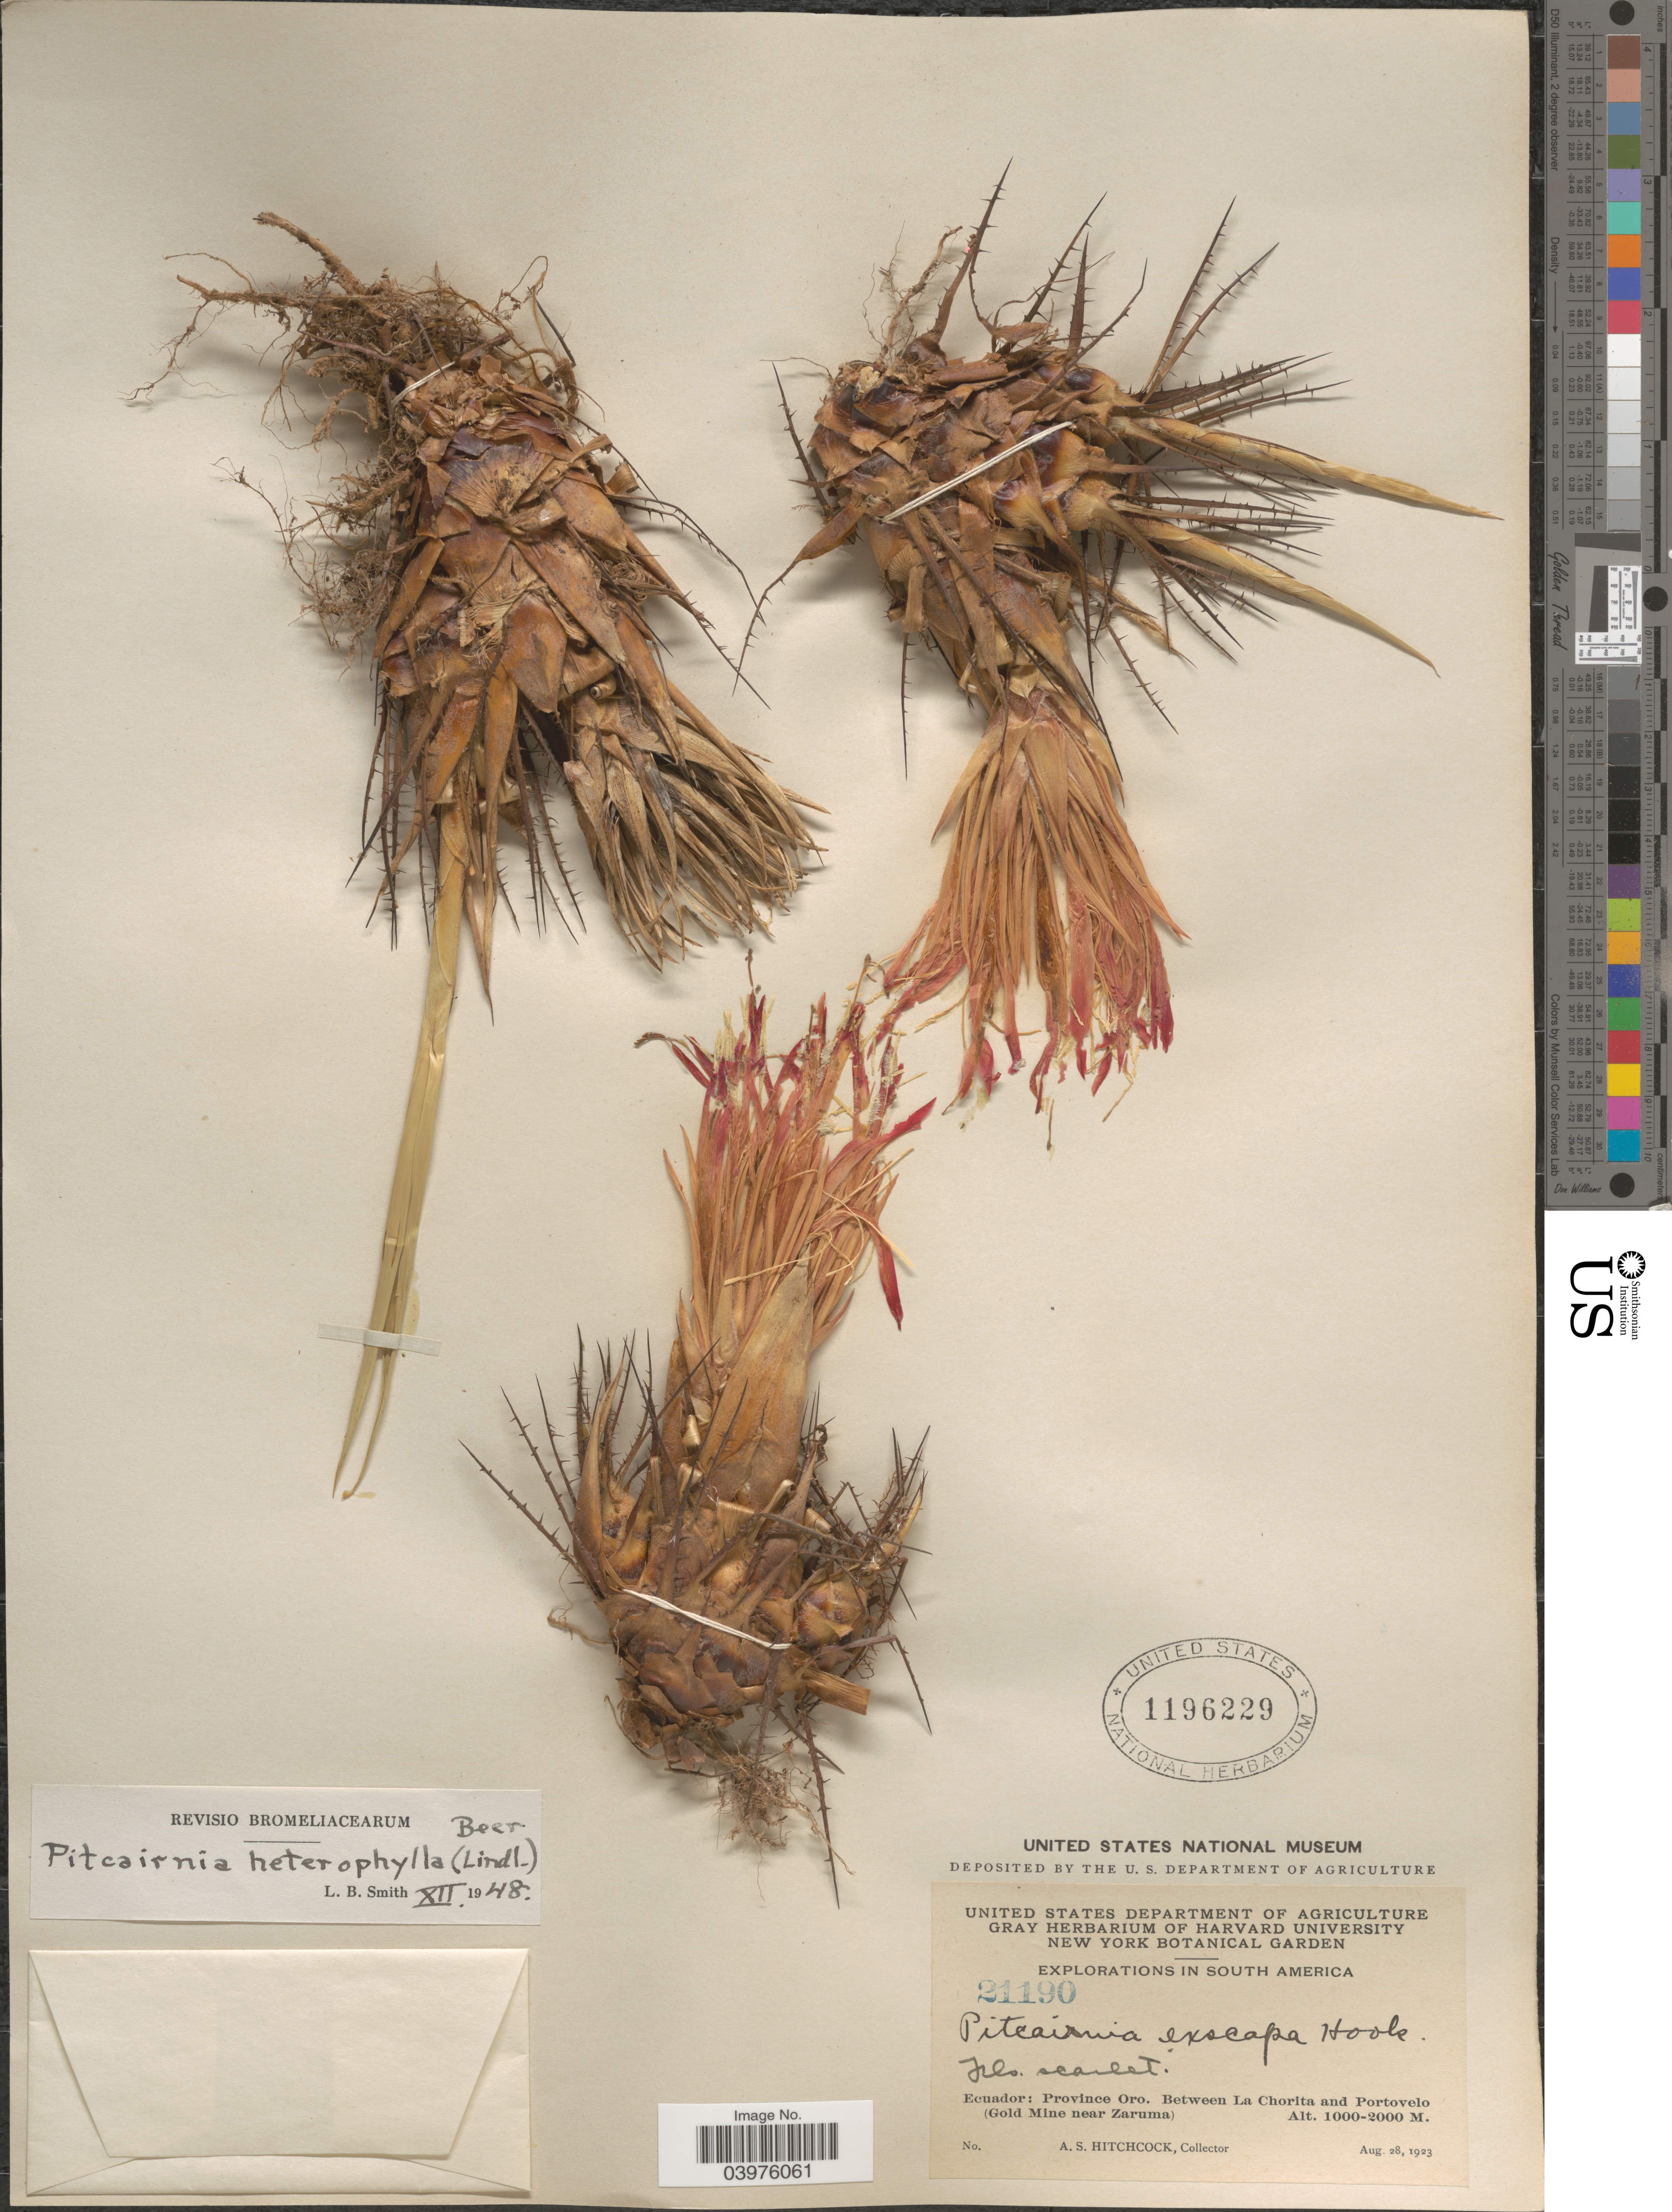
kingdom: Plantae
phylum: Tracheophyta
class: Liliopsida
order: Poales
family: Bromeliaceae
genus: Pitcairnia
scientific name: Pitcairnia heterophylla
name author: (Lindl.) Beer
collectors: A. S. Hitchcock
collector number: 21190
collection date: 1923-08-28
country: Ecuador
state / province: El Oro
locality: Between La Chorita and Portovelo (Gold Mine near Zaruma).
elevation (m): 1000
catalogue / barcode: US 1196229